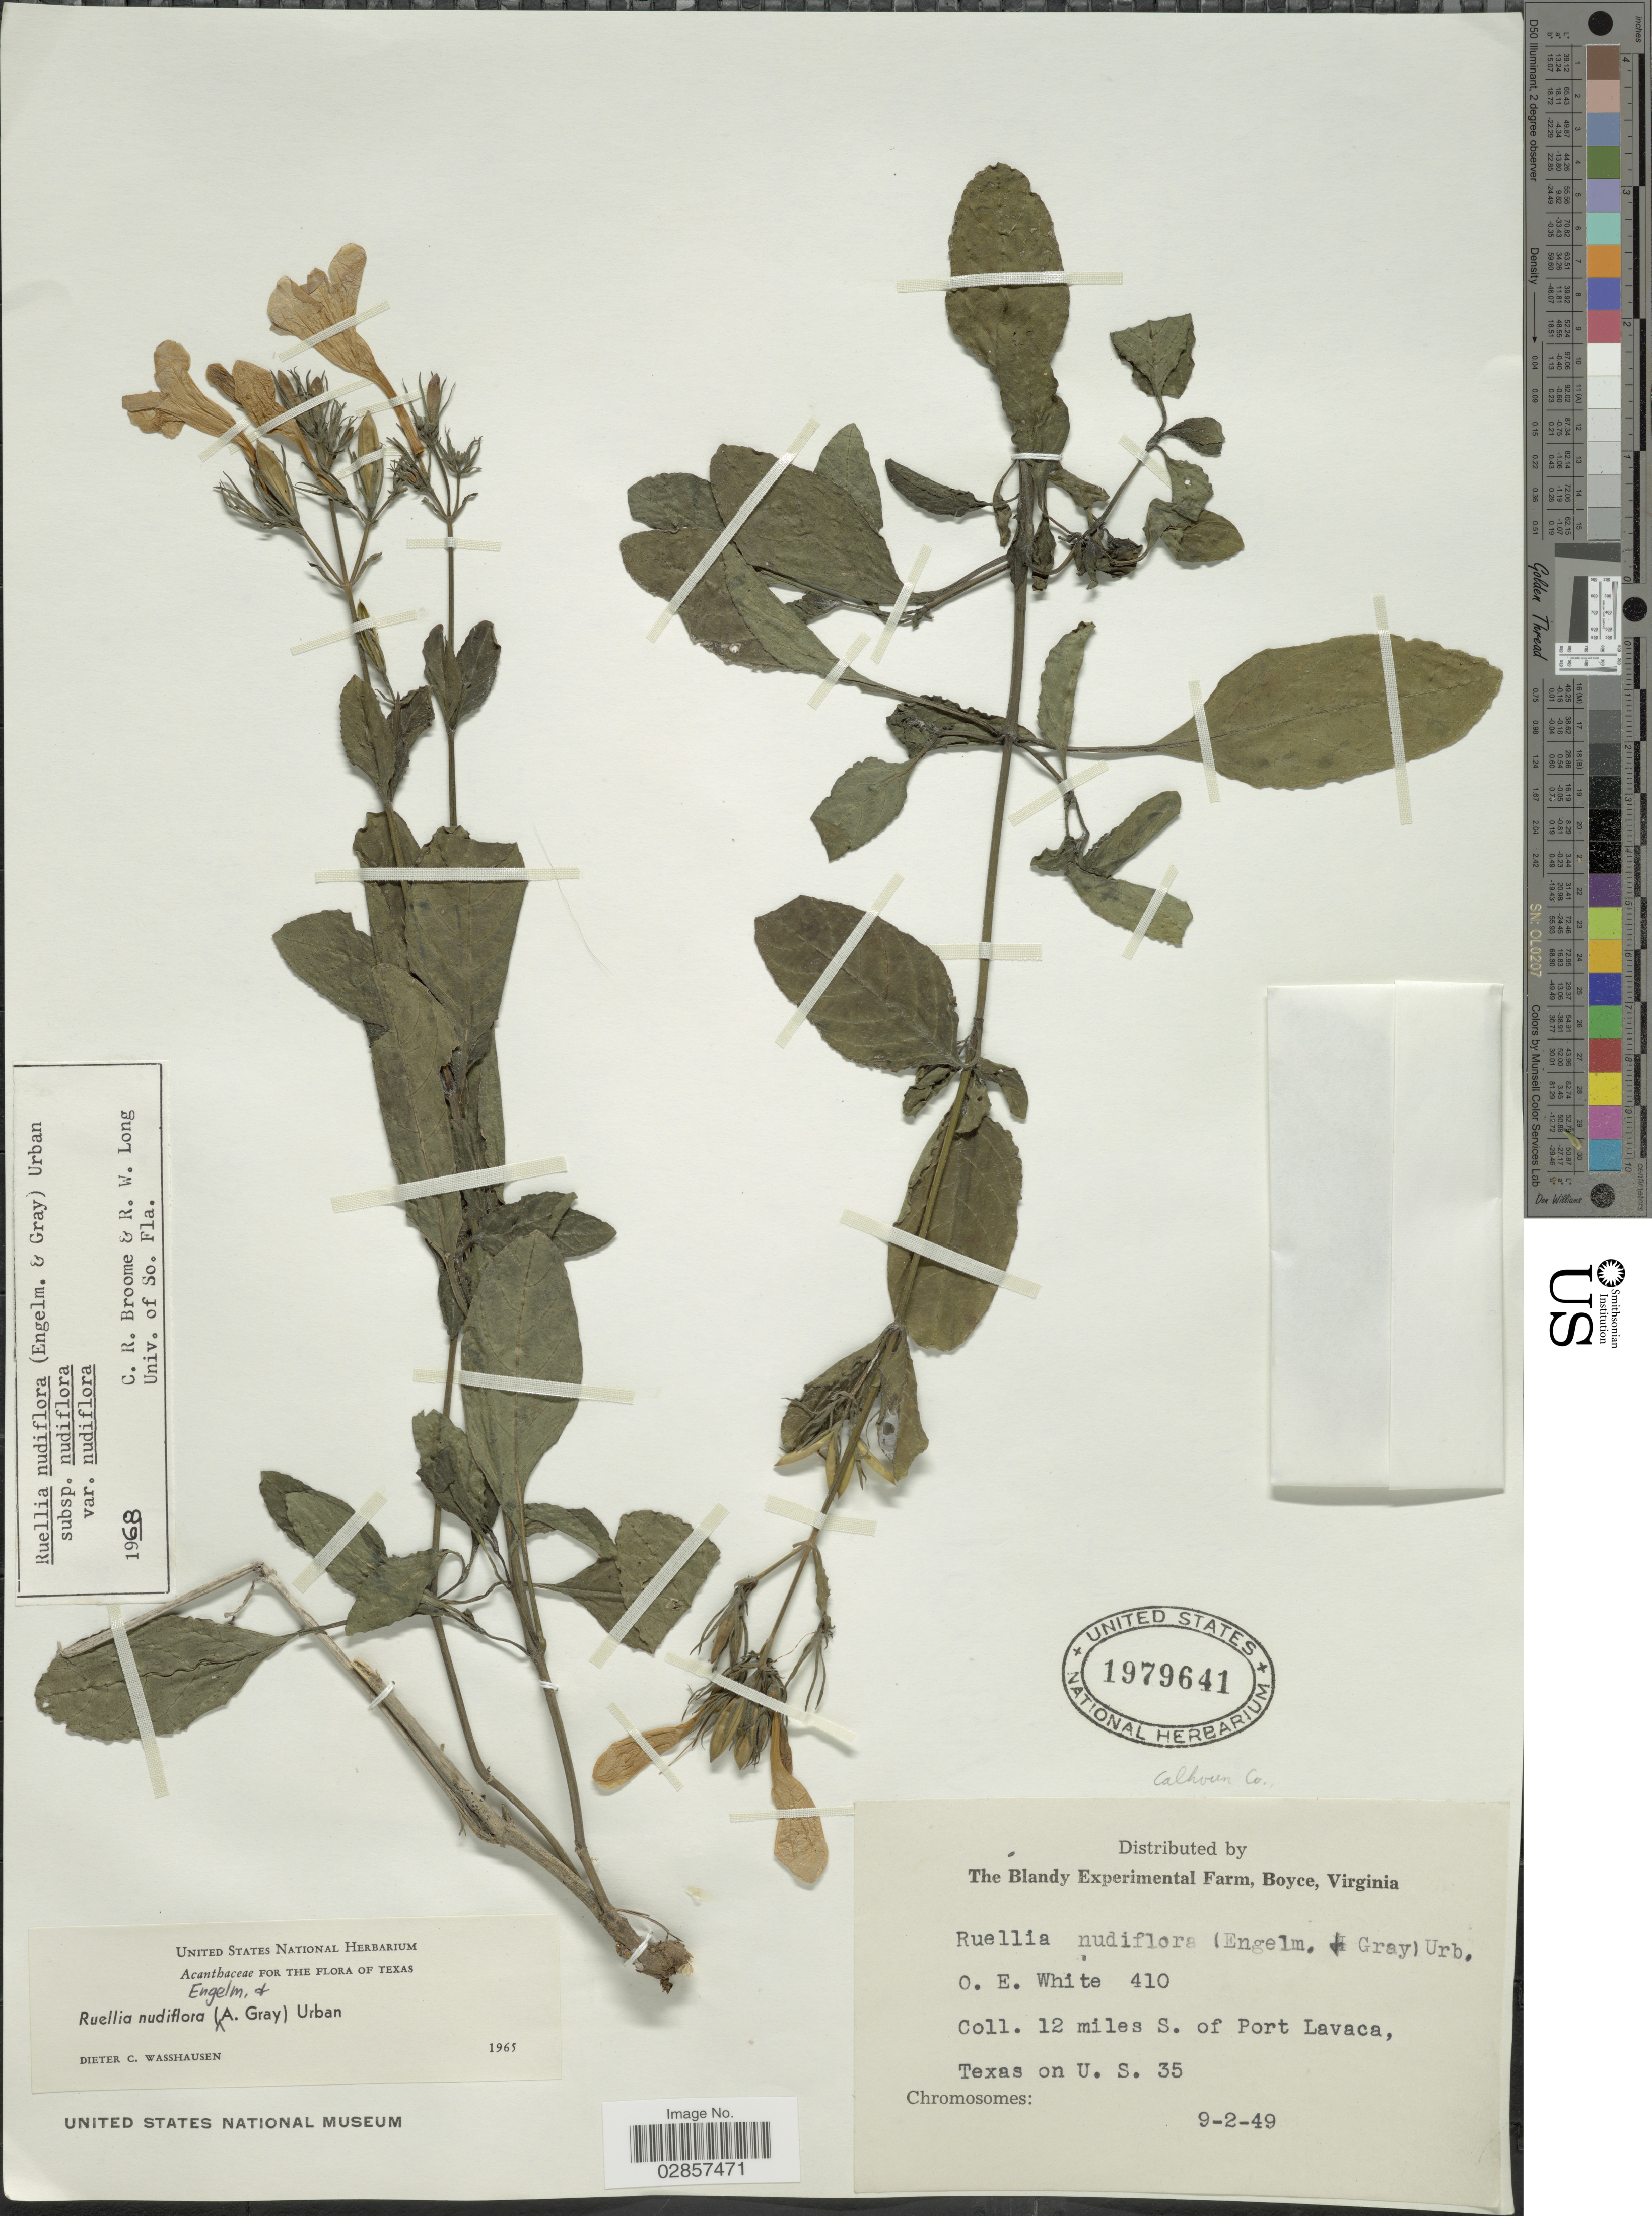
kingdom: Plantae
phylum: Tracheophyta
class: Magnoliopsida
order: Lamiales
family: Acanthaceae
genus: Ruellia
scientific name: Ruellia nudiflora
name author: (Engelm. & A. Gray) Urb.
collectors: O. E. White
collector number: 410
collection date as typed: Transcribed d/m/y: 2/9/49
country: United States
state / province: Texas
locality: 12 miles S. of Port Lavaca, Texas on U. S. 35, Calhoun Co.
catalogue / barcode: US 1979641